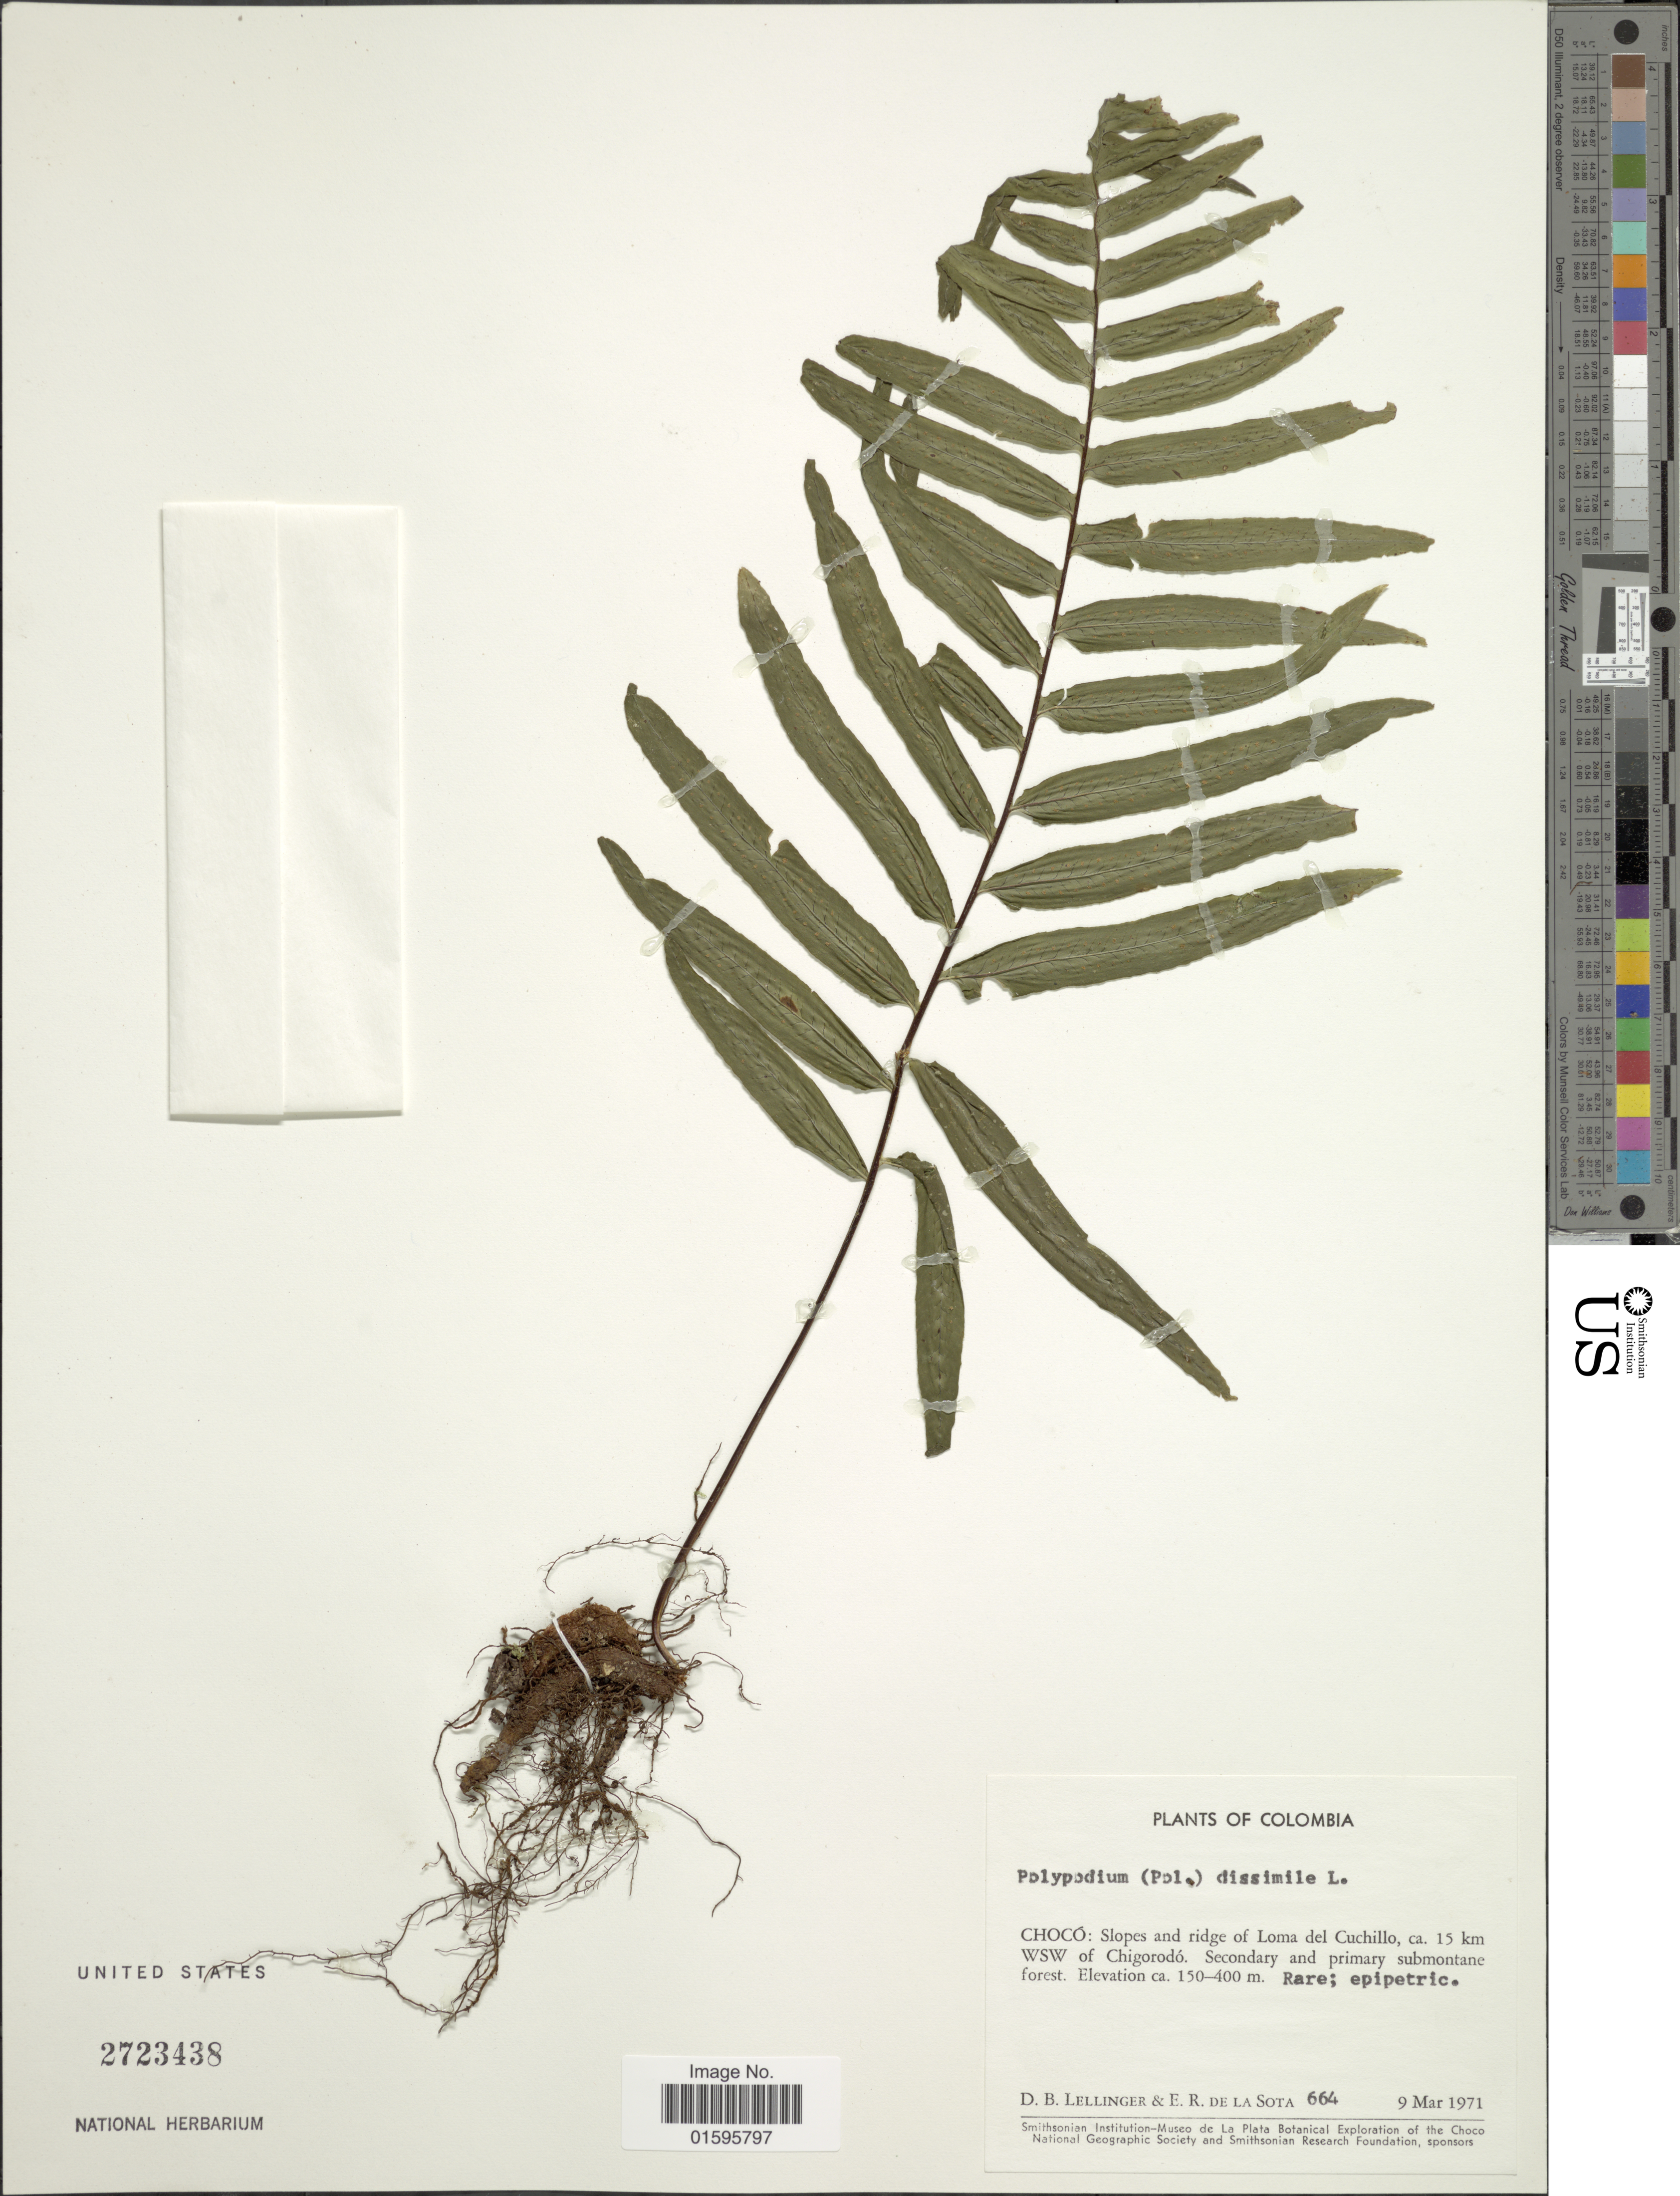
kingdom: Plantae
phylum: Tracheophyta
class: Polypodiopsida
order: Polypodiales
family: Polypodiaceae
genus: Polypodium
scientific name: Polypodium dulce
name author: Poir.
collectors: D. B. Lellinger & E. R. de la Sota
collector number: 664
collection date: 1971-03-09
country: Colombia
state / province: Chocó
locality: Choco: slopes and ridges of Loma del Cuchillo, ca 15 km WSW of Chigorodo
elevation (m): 150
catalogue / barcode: US 2723438